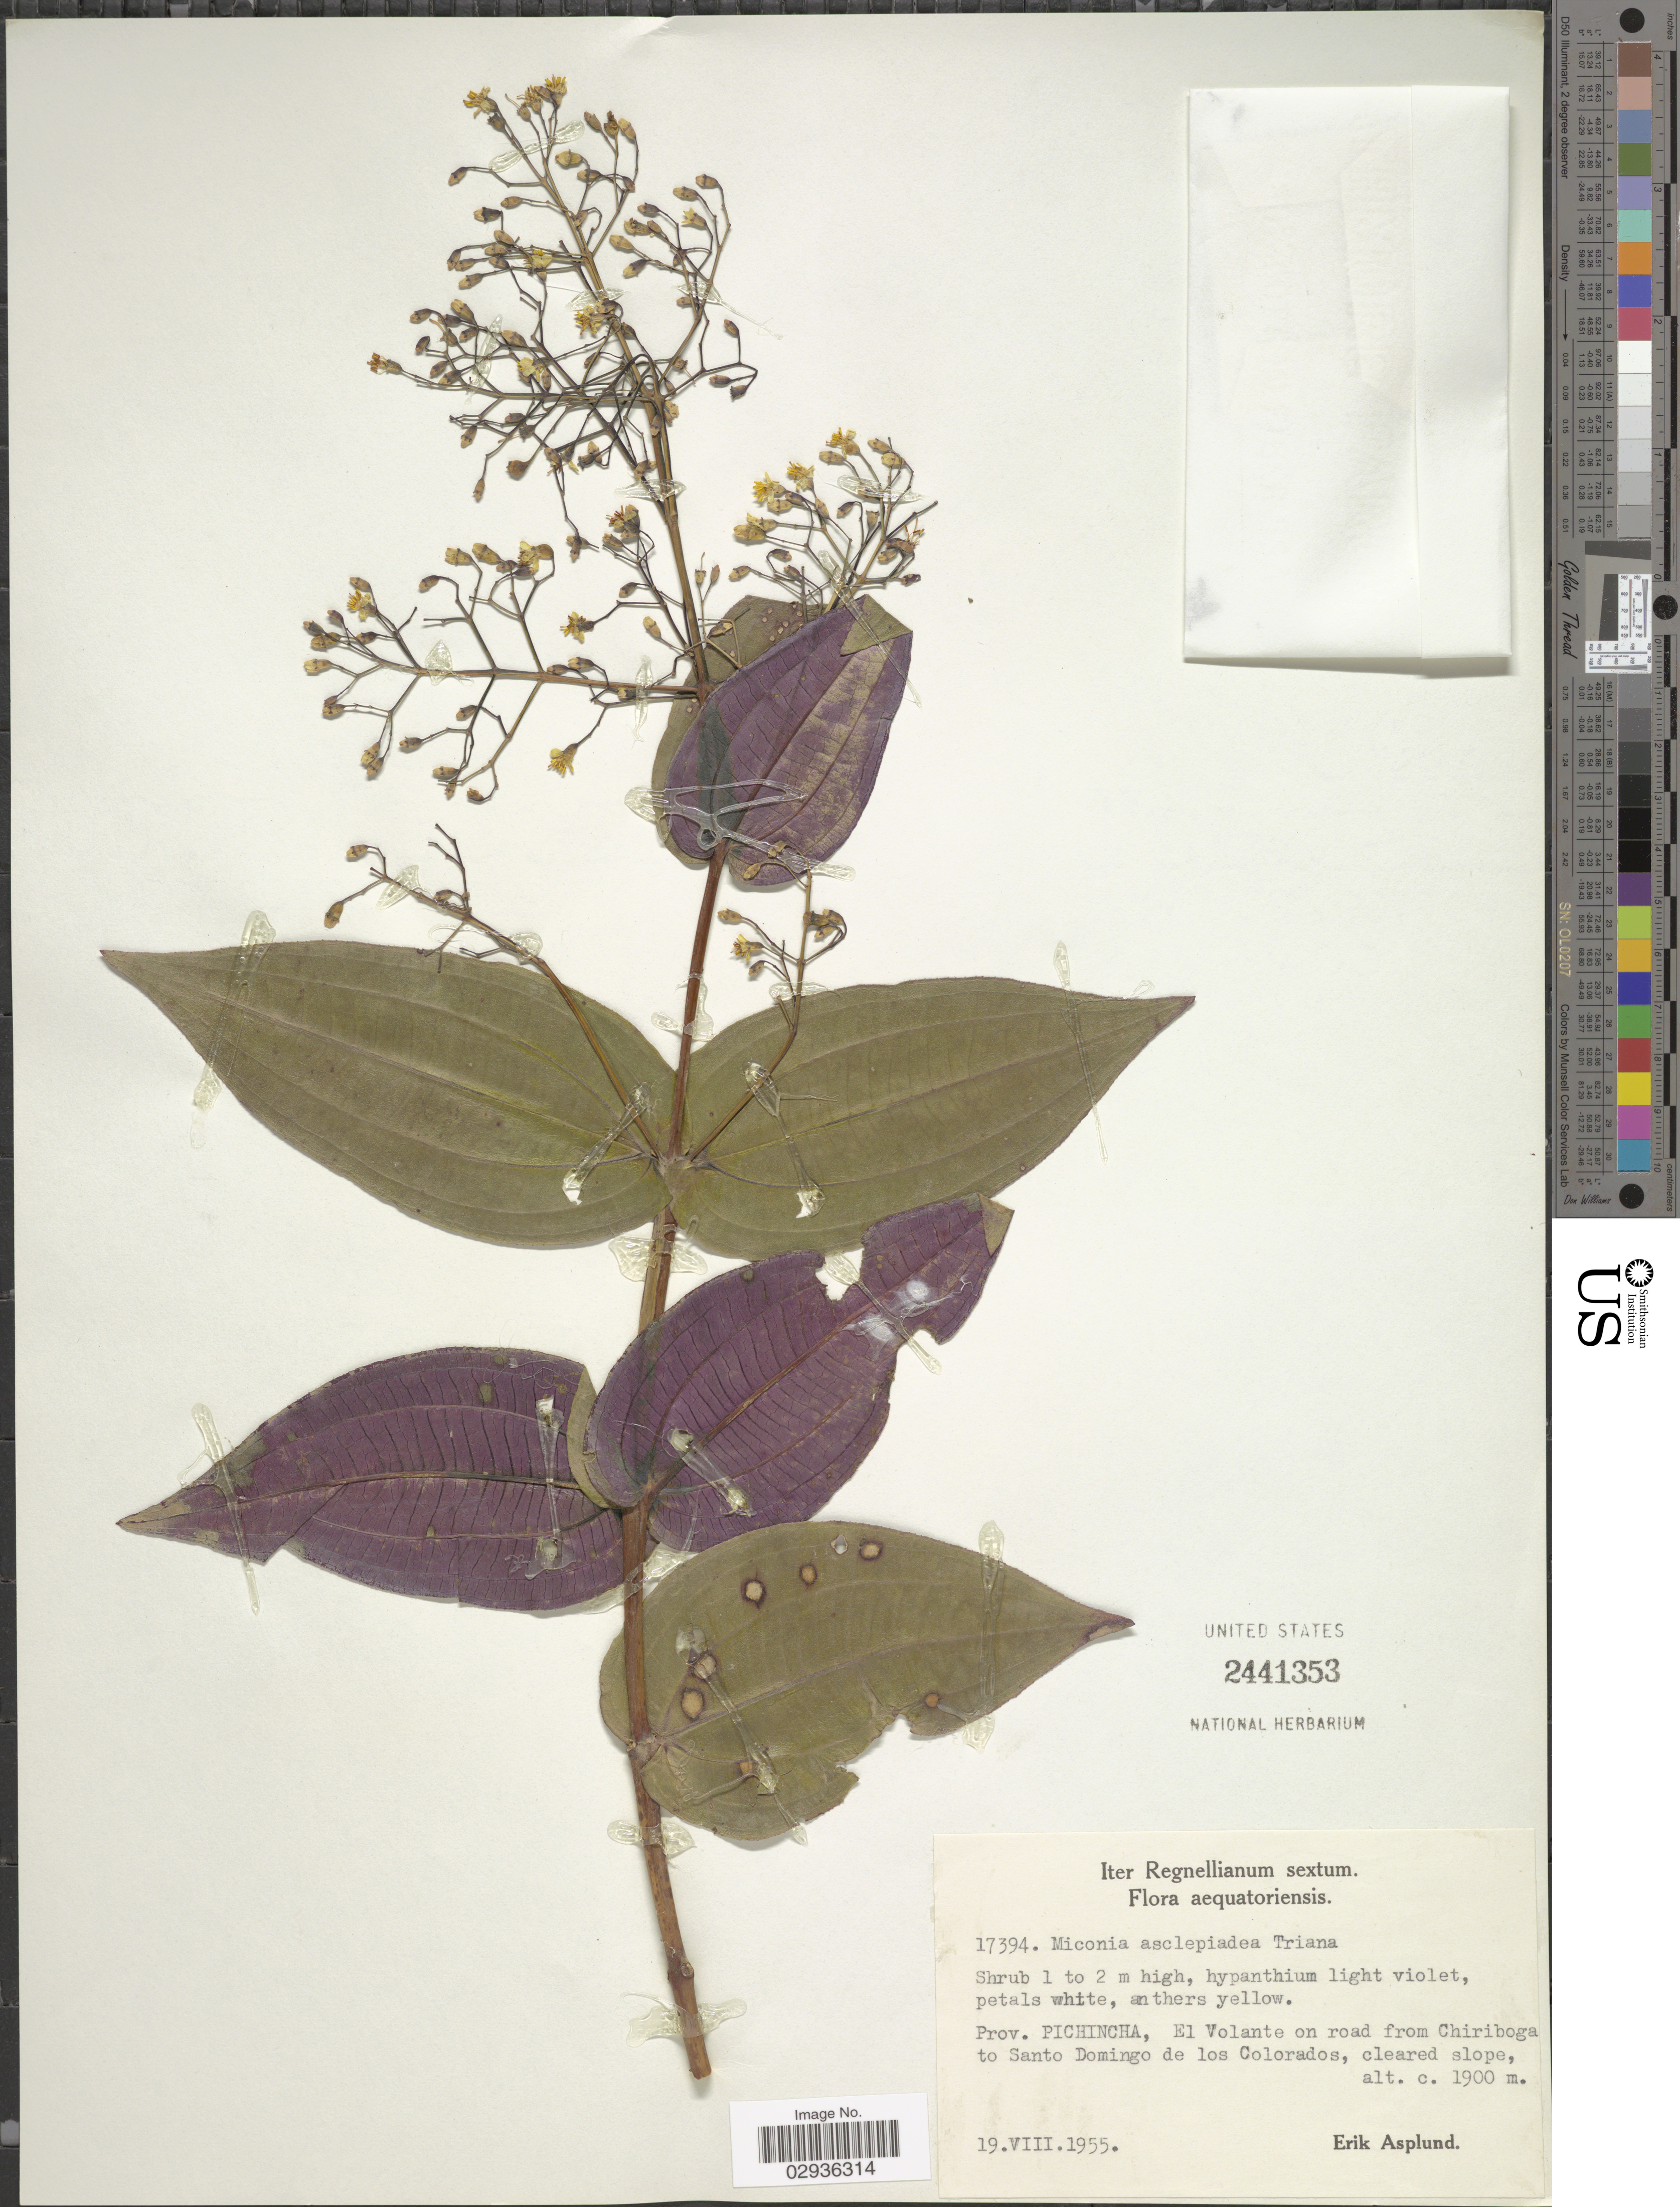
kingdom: Plantae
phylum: Tracheophyta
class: Magnoliopsida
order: Myrtales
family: Melastomataceae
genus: Miconia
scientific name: Miconia asclepiadea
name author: Triana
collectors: E. Asplund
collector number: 17394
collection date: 1955-08-19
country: Ecuador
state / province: Pichincha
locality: El Volante on road from Chiriboga to Santo Domingo de los Colorados, cleared slope.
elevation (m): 1900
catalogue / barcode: US 2441353